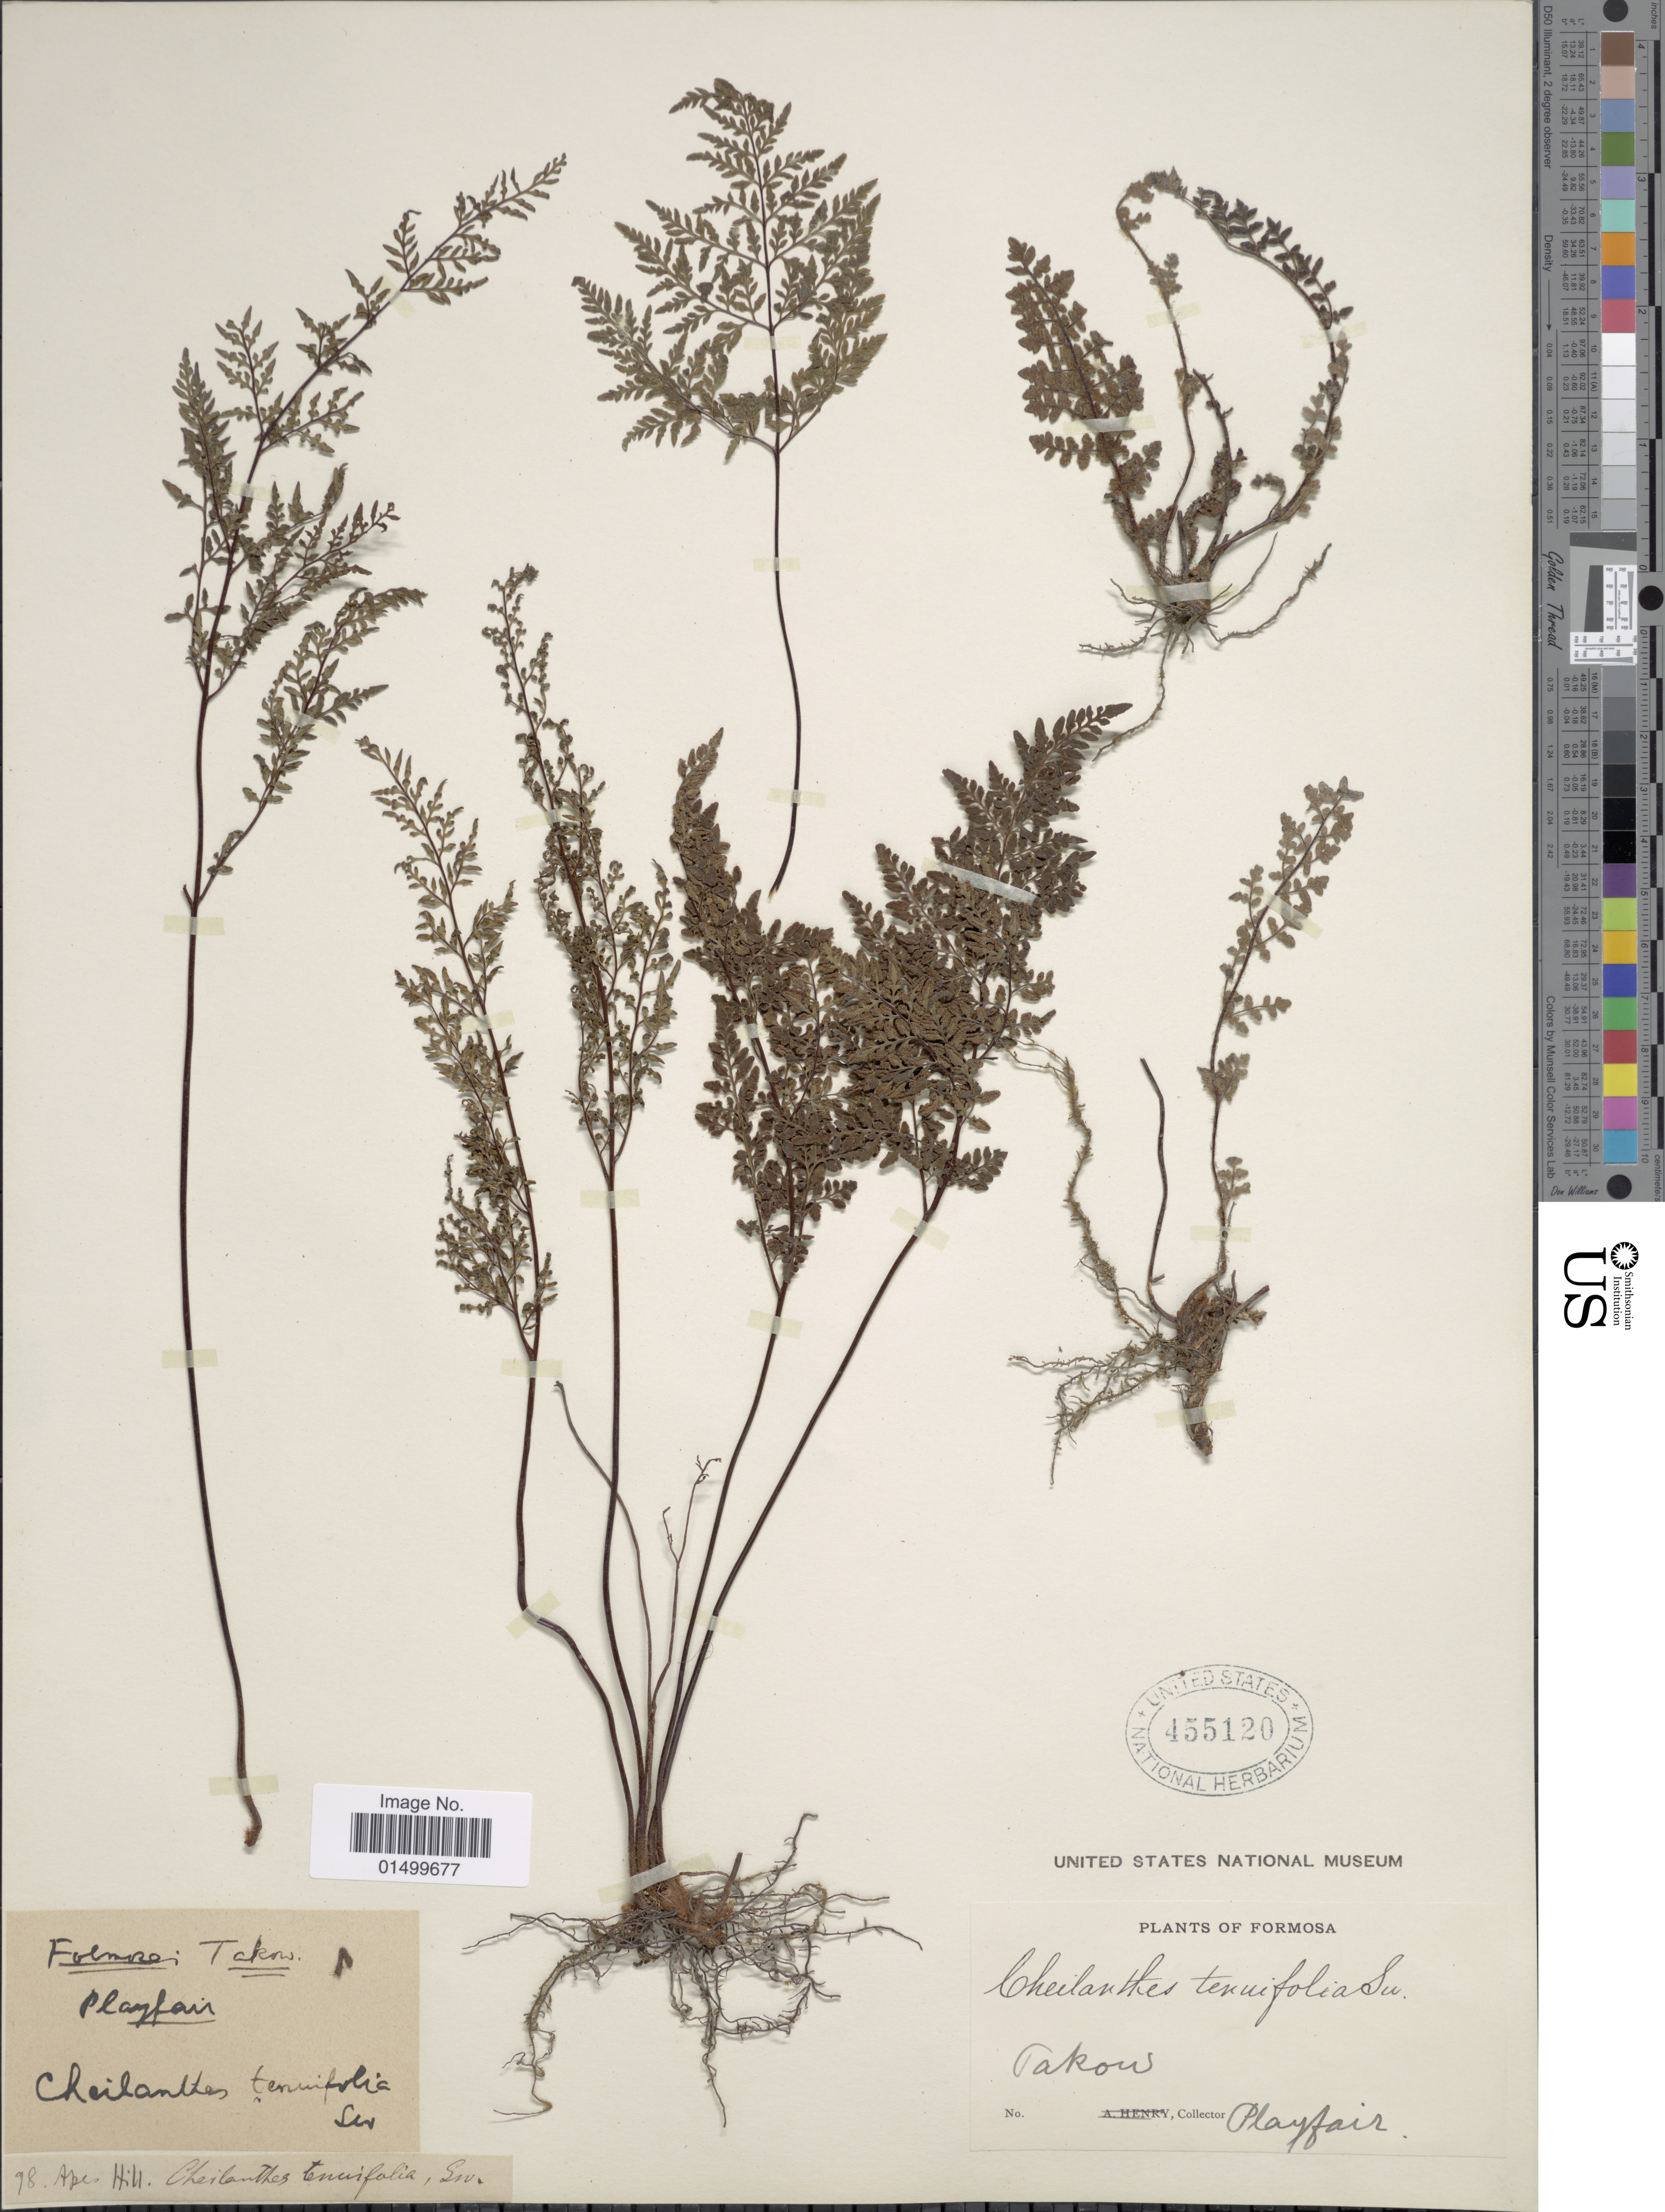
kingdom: Plantae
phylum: Tracheophyta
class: Polypodiopsida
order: Polypodiales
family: Pteridaceae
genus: Cheilanthes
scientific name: Cheilanthes tenuifolia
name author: (Burm. f.) Sw.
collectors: -. Playfair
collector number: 98?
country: Taiwan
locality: Formosa, Takeous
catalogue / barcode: US 455120